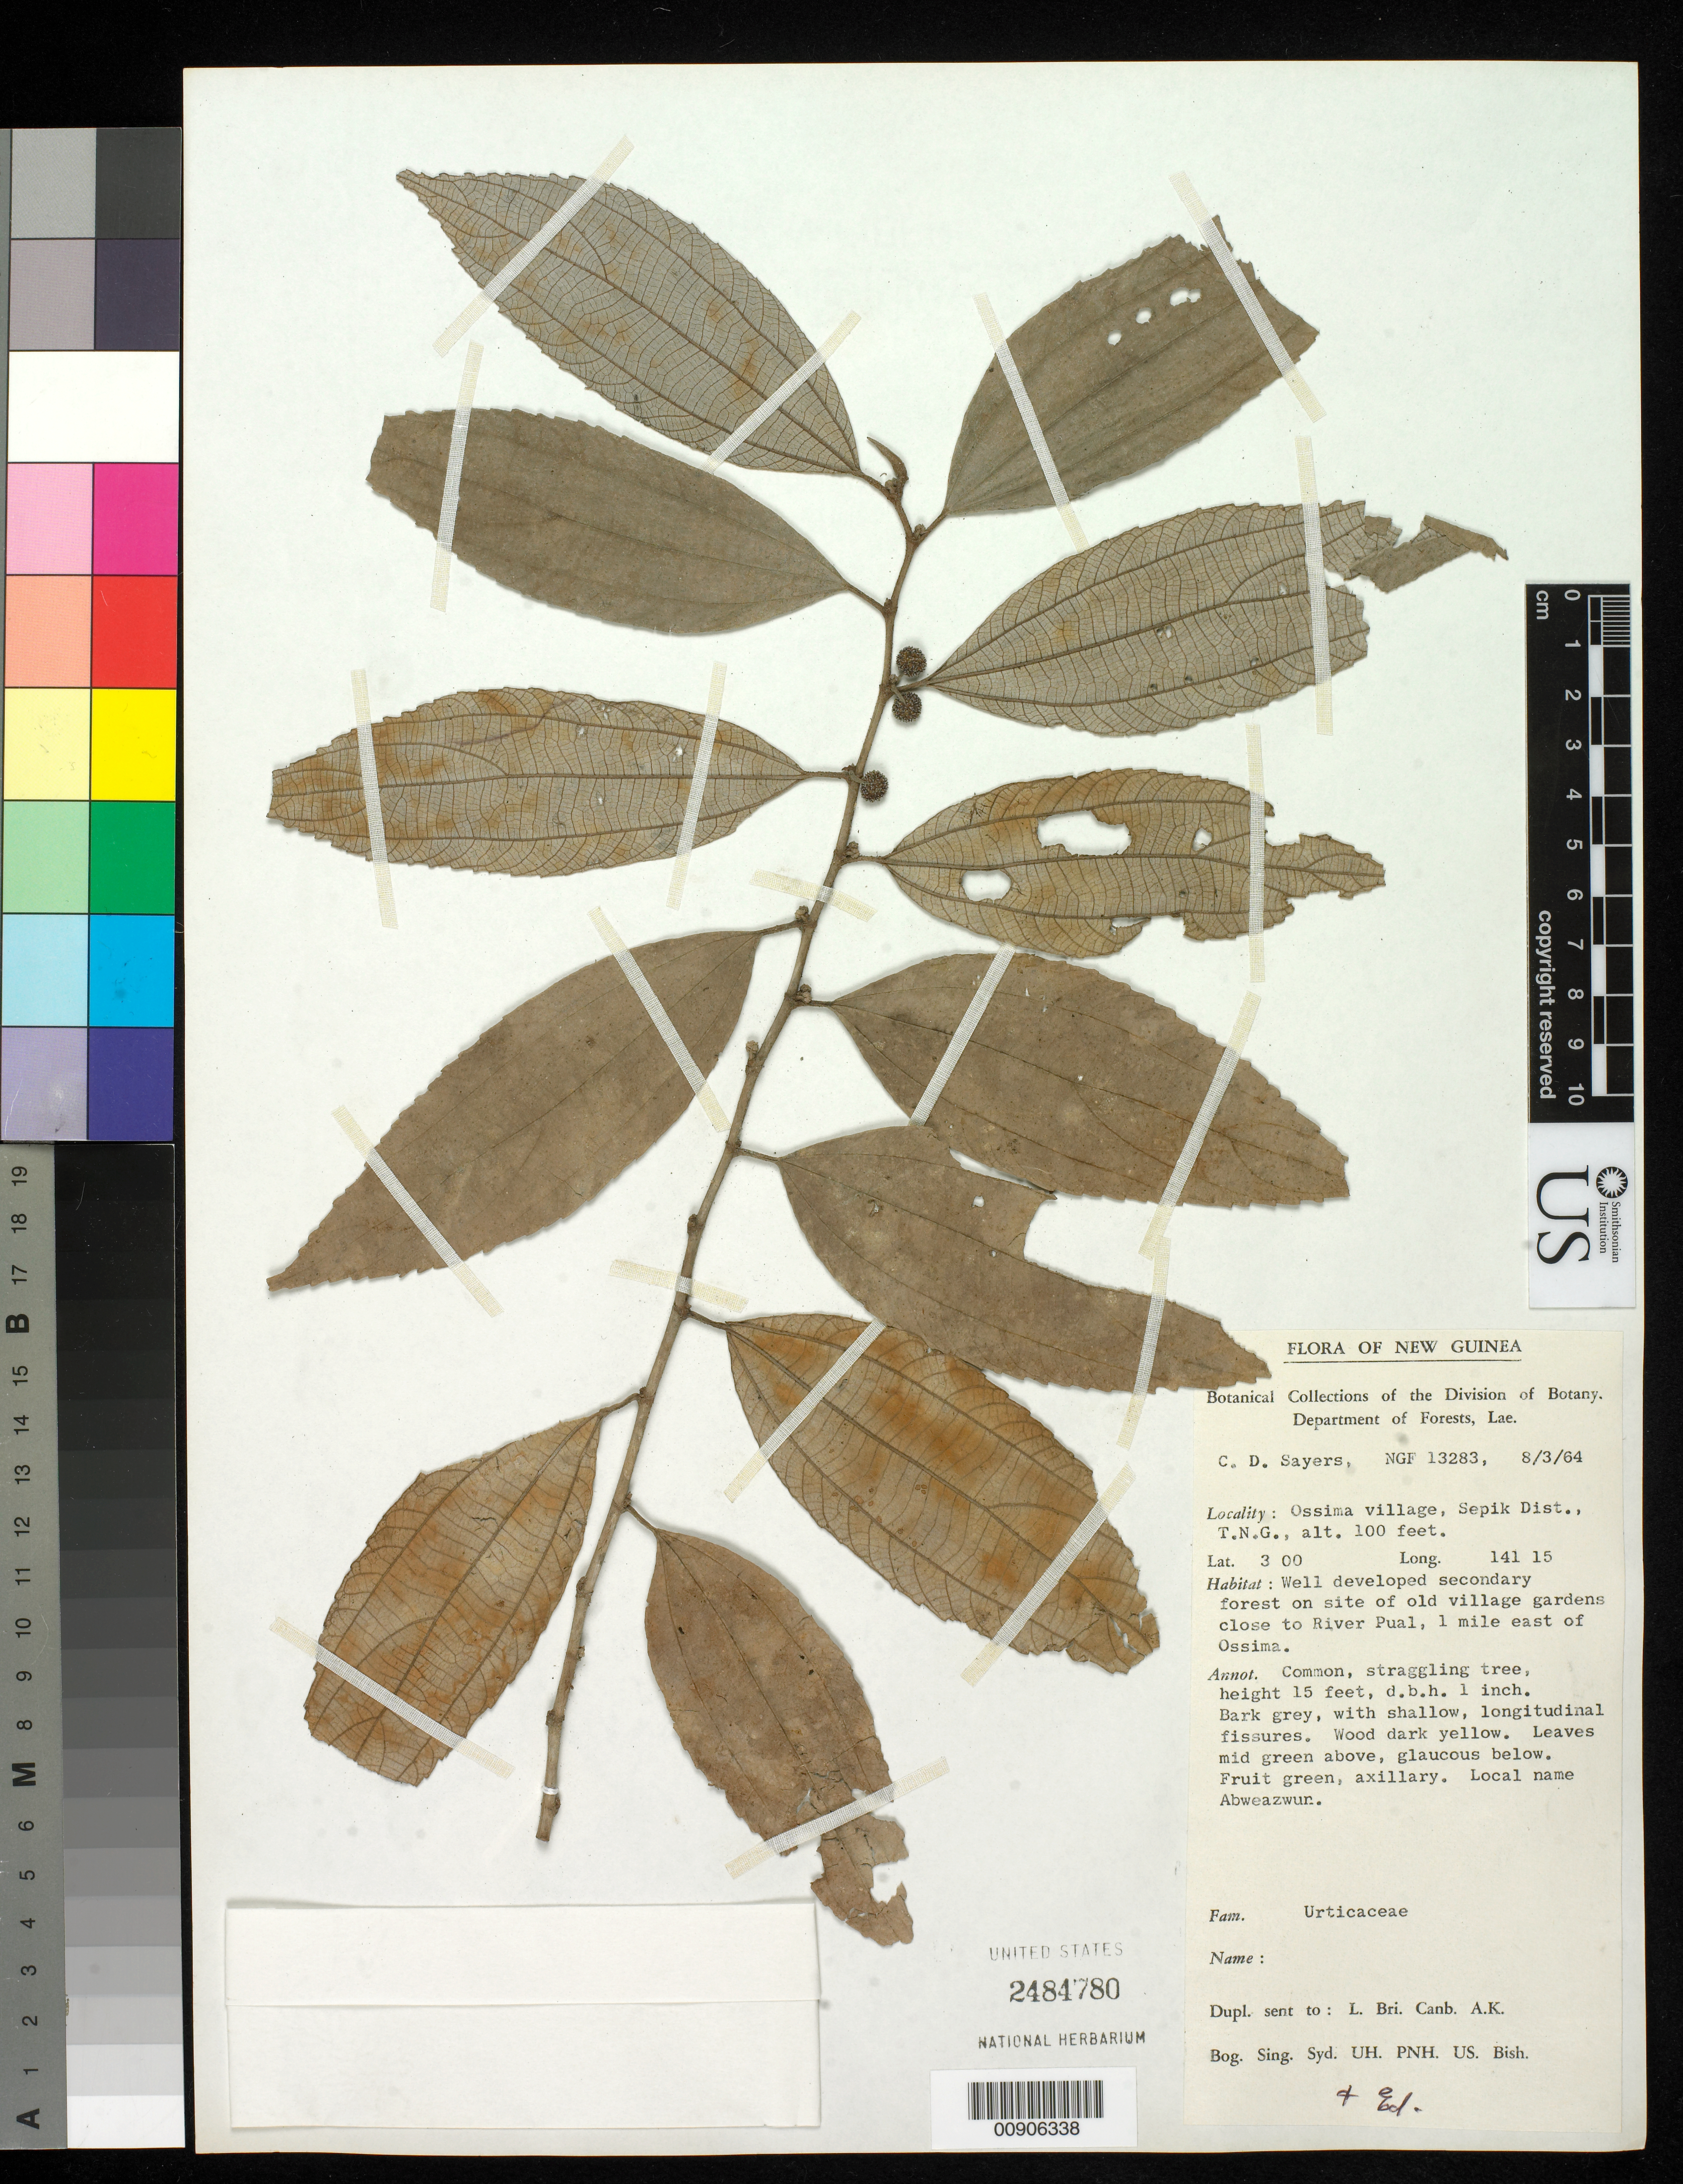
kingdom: Plantae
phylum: Tracheophyta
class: Magnoliopsida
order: Rosales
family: Urticaceae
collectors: C. Sayers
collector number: NGF 13283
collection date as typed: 03 Aug 1964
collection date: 1964-08-03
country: Papua New Guinea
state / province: Sandaun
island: New Guinea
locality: Ossima village, Sepik Dist., T.N.G.,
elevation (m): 30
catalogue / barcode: US 2484780